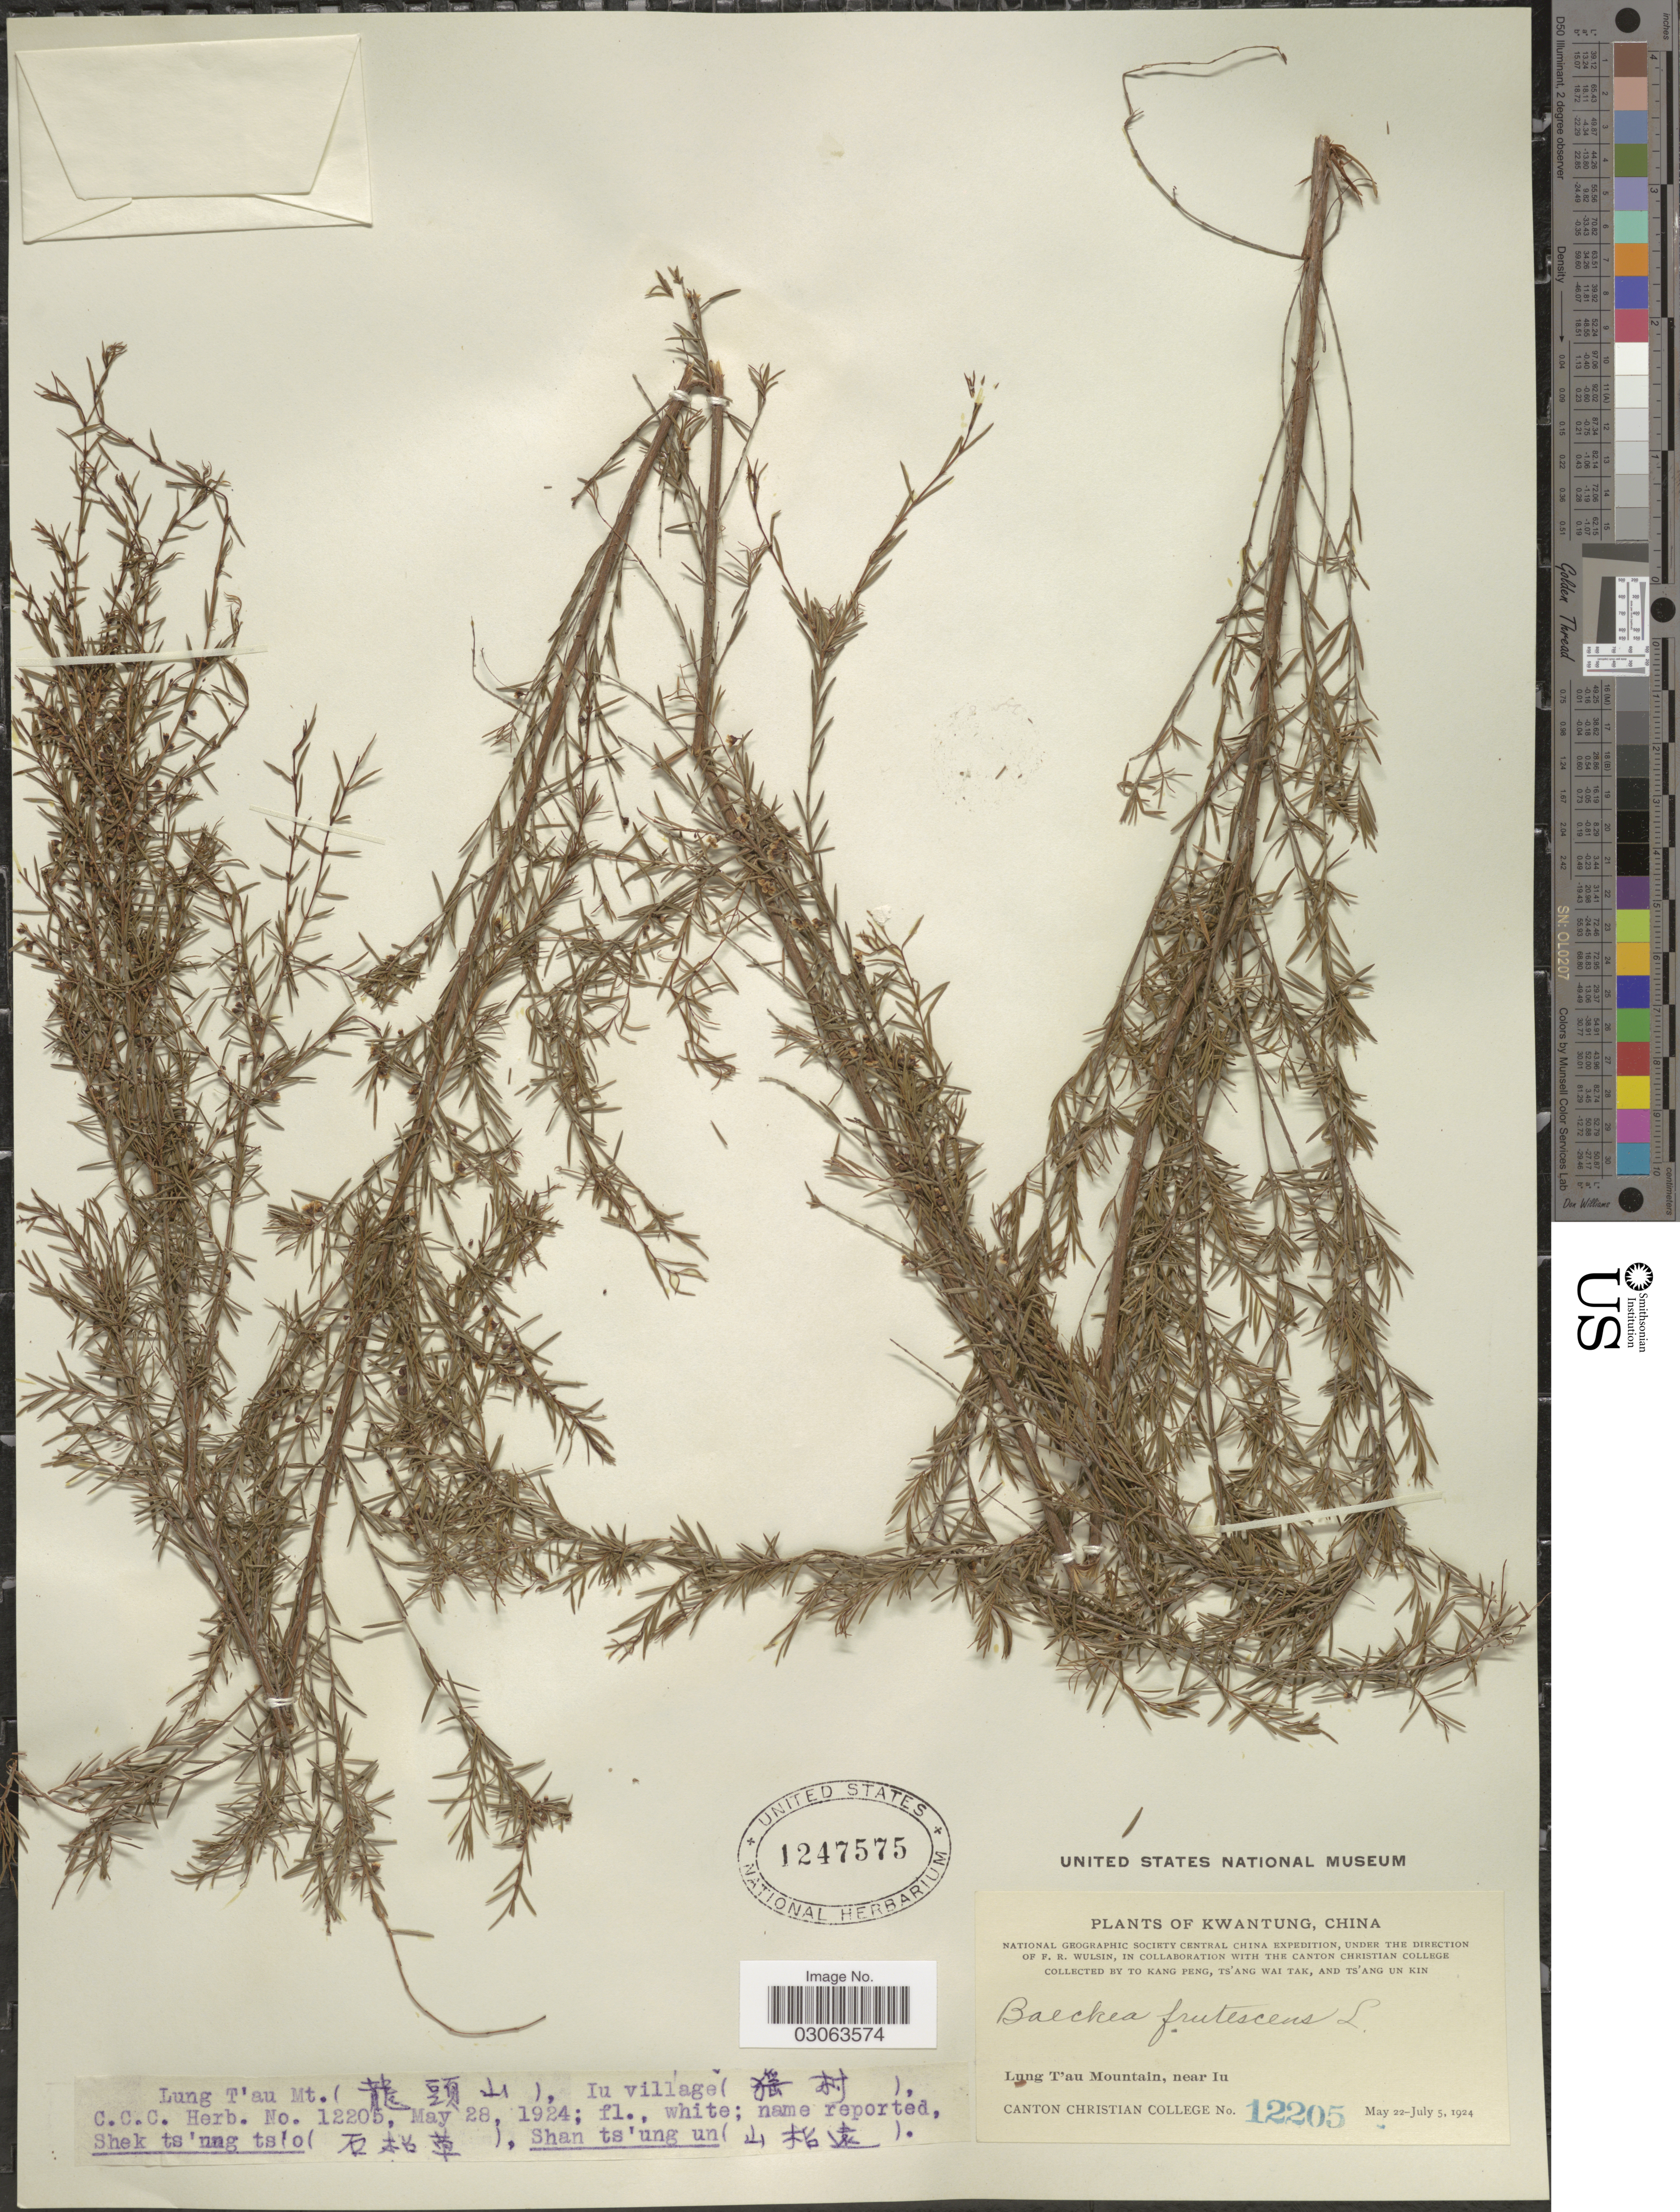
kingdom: Plantae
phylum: Tracheophyta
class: Magnoliopsida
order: Myrtales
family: Myrtaceae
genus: Baeckea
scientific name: Baeckea frutescens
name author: L.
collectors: To Kang P'eng, W. T. Tsang & Ts' Ang Un Kin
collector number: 12205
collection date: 1924-05-28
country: China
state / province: Guangdong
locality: Kwangtung. Lung T'au Mountain, near Iu. Iu village.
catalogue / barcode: US 1247575